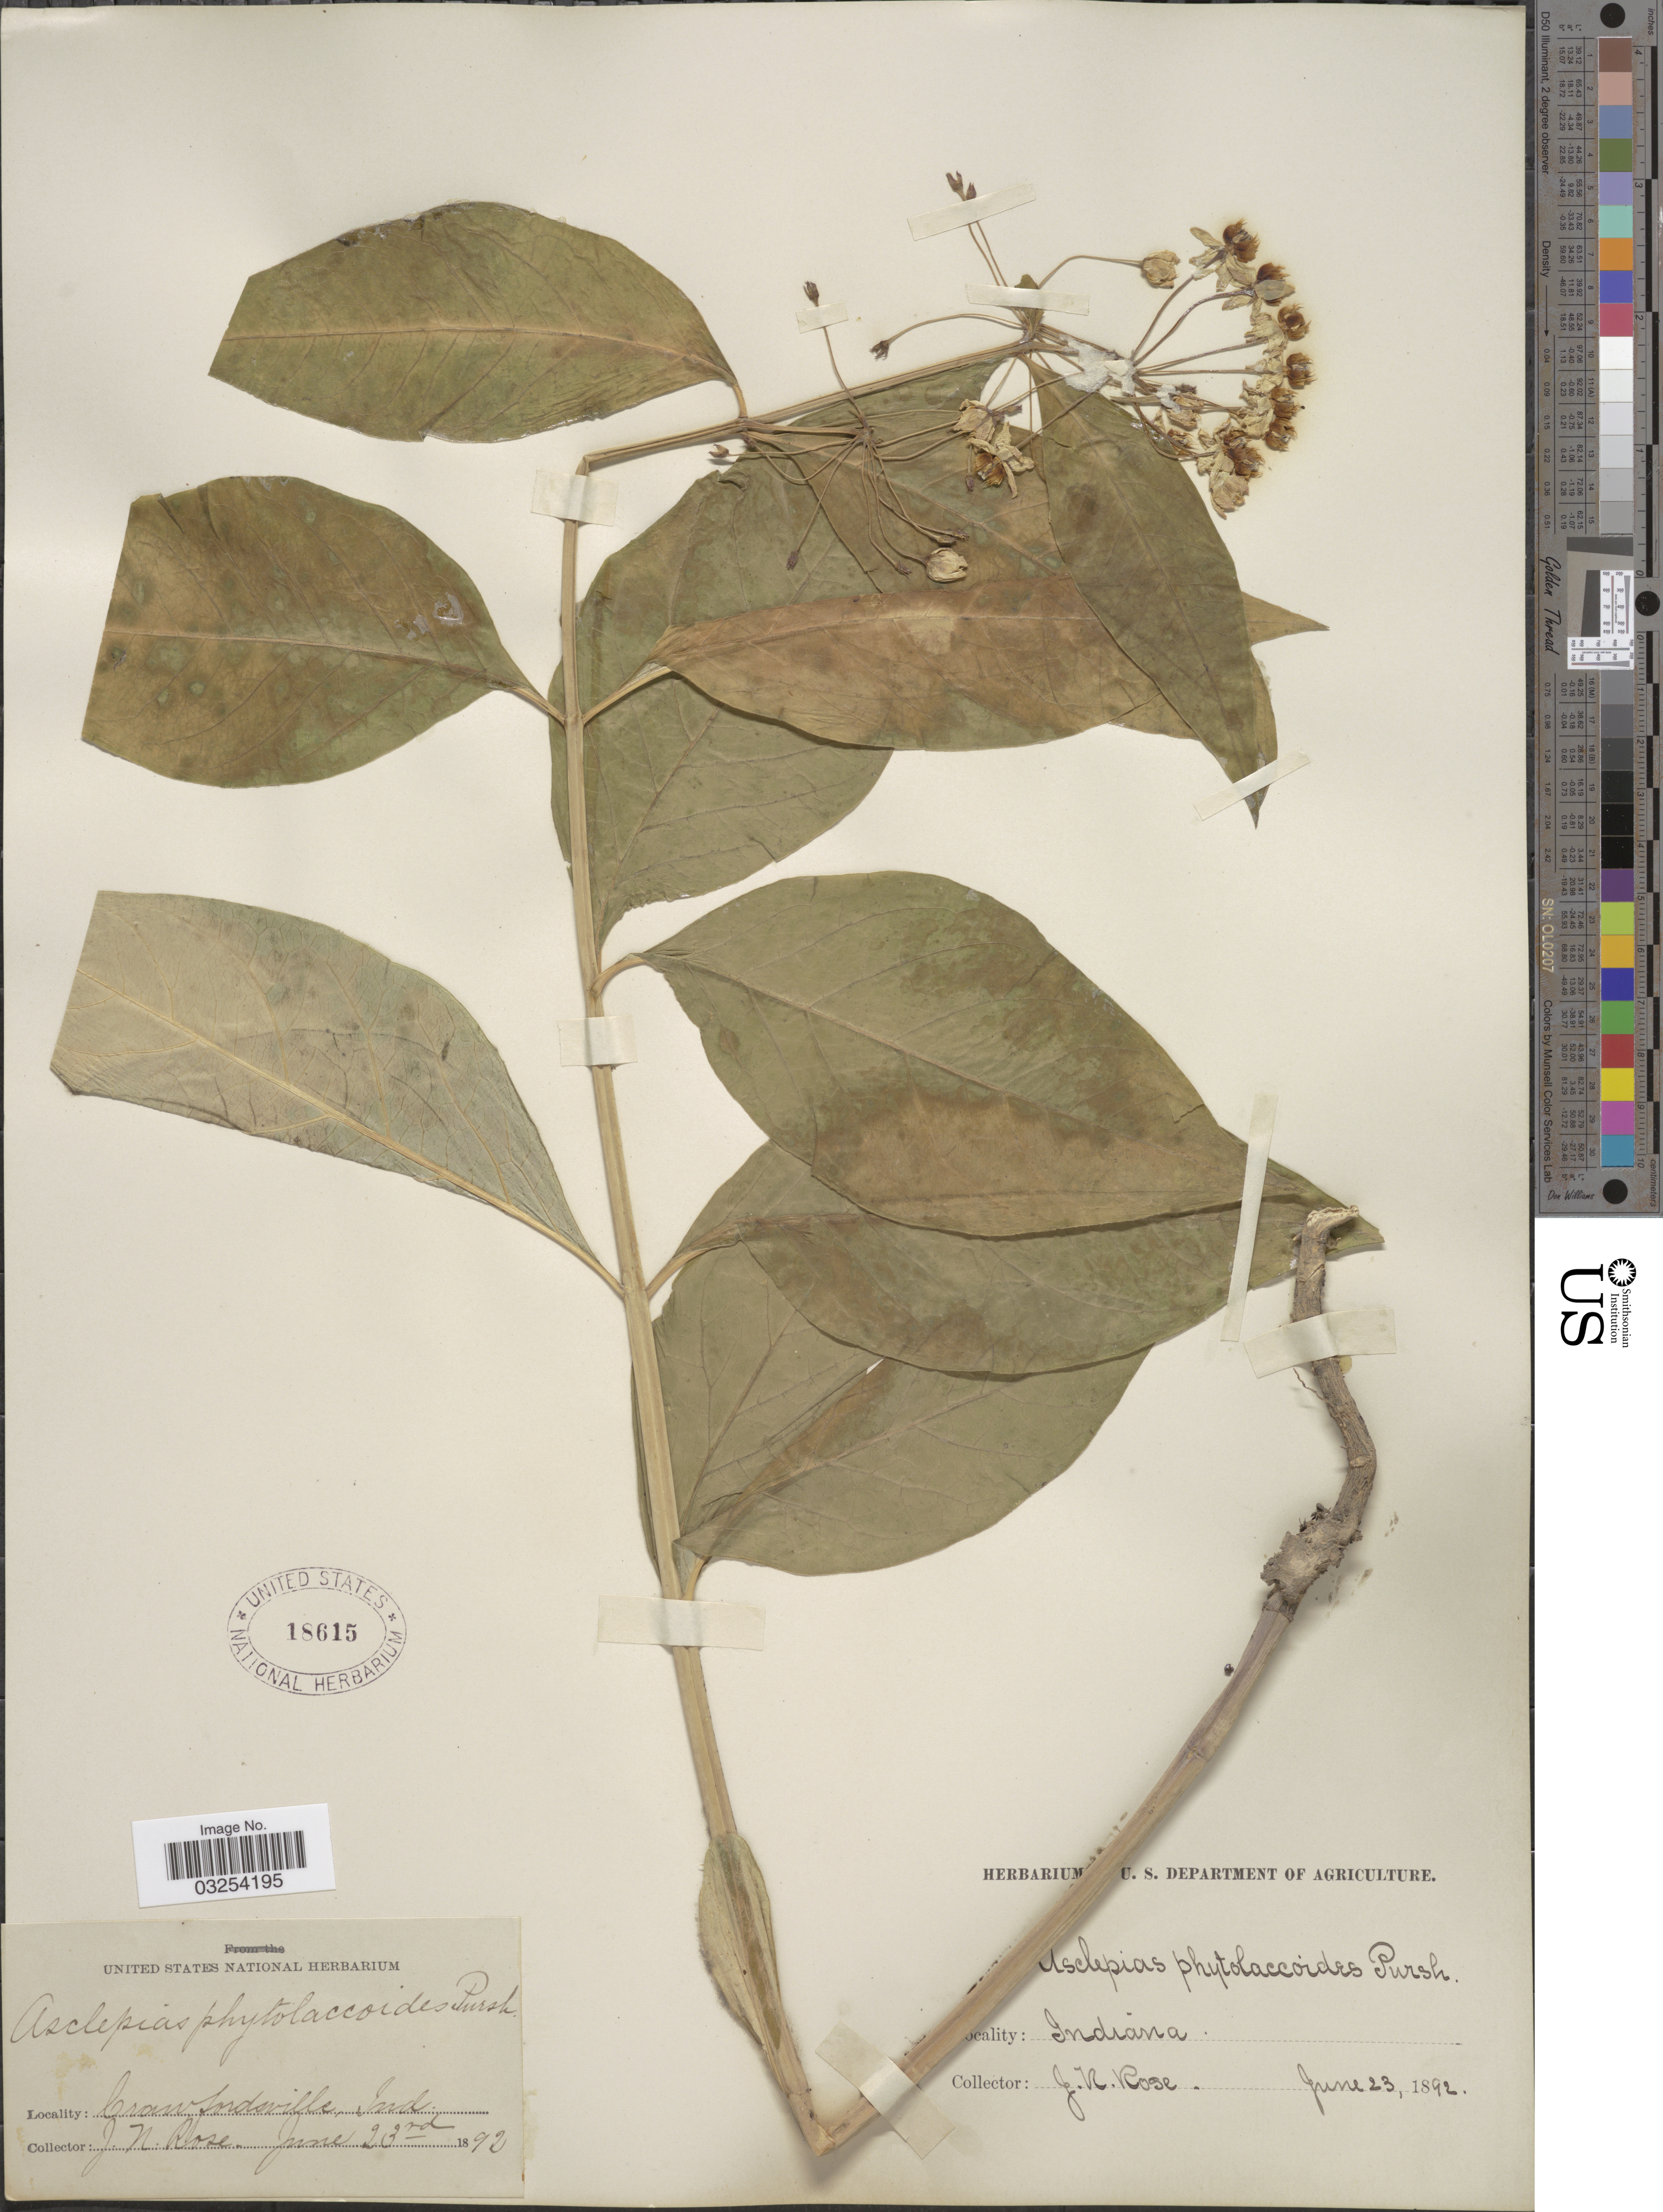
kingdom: Plantae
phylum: Tracheophyta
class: Magnoliopsida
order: Gentianales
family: Apocynaceae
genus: Asclepias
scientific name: Asclepias exaltata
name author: Muhl.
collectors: J. N. Rose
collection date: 1892-06-23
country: United States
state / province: Indiana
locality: Crawfordshire.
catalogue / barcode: US 18615